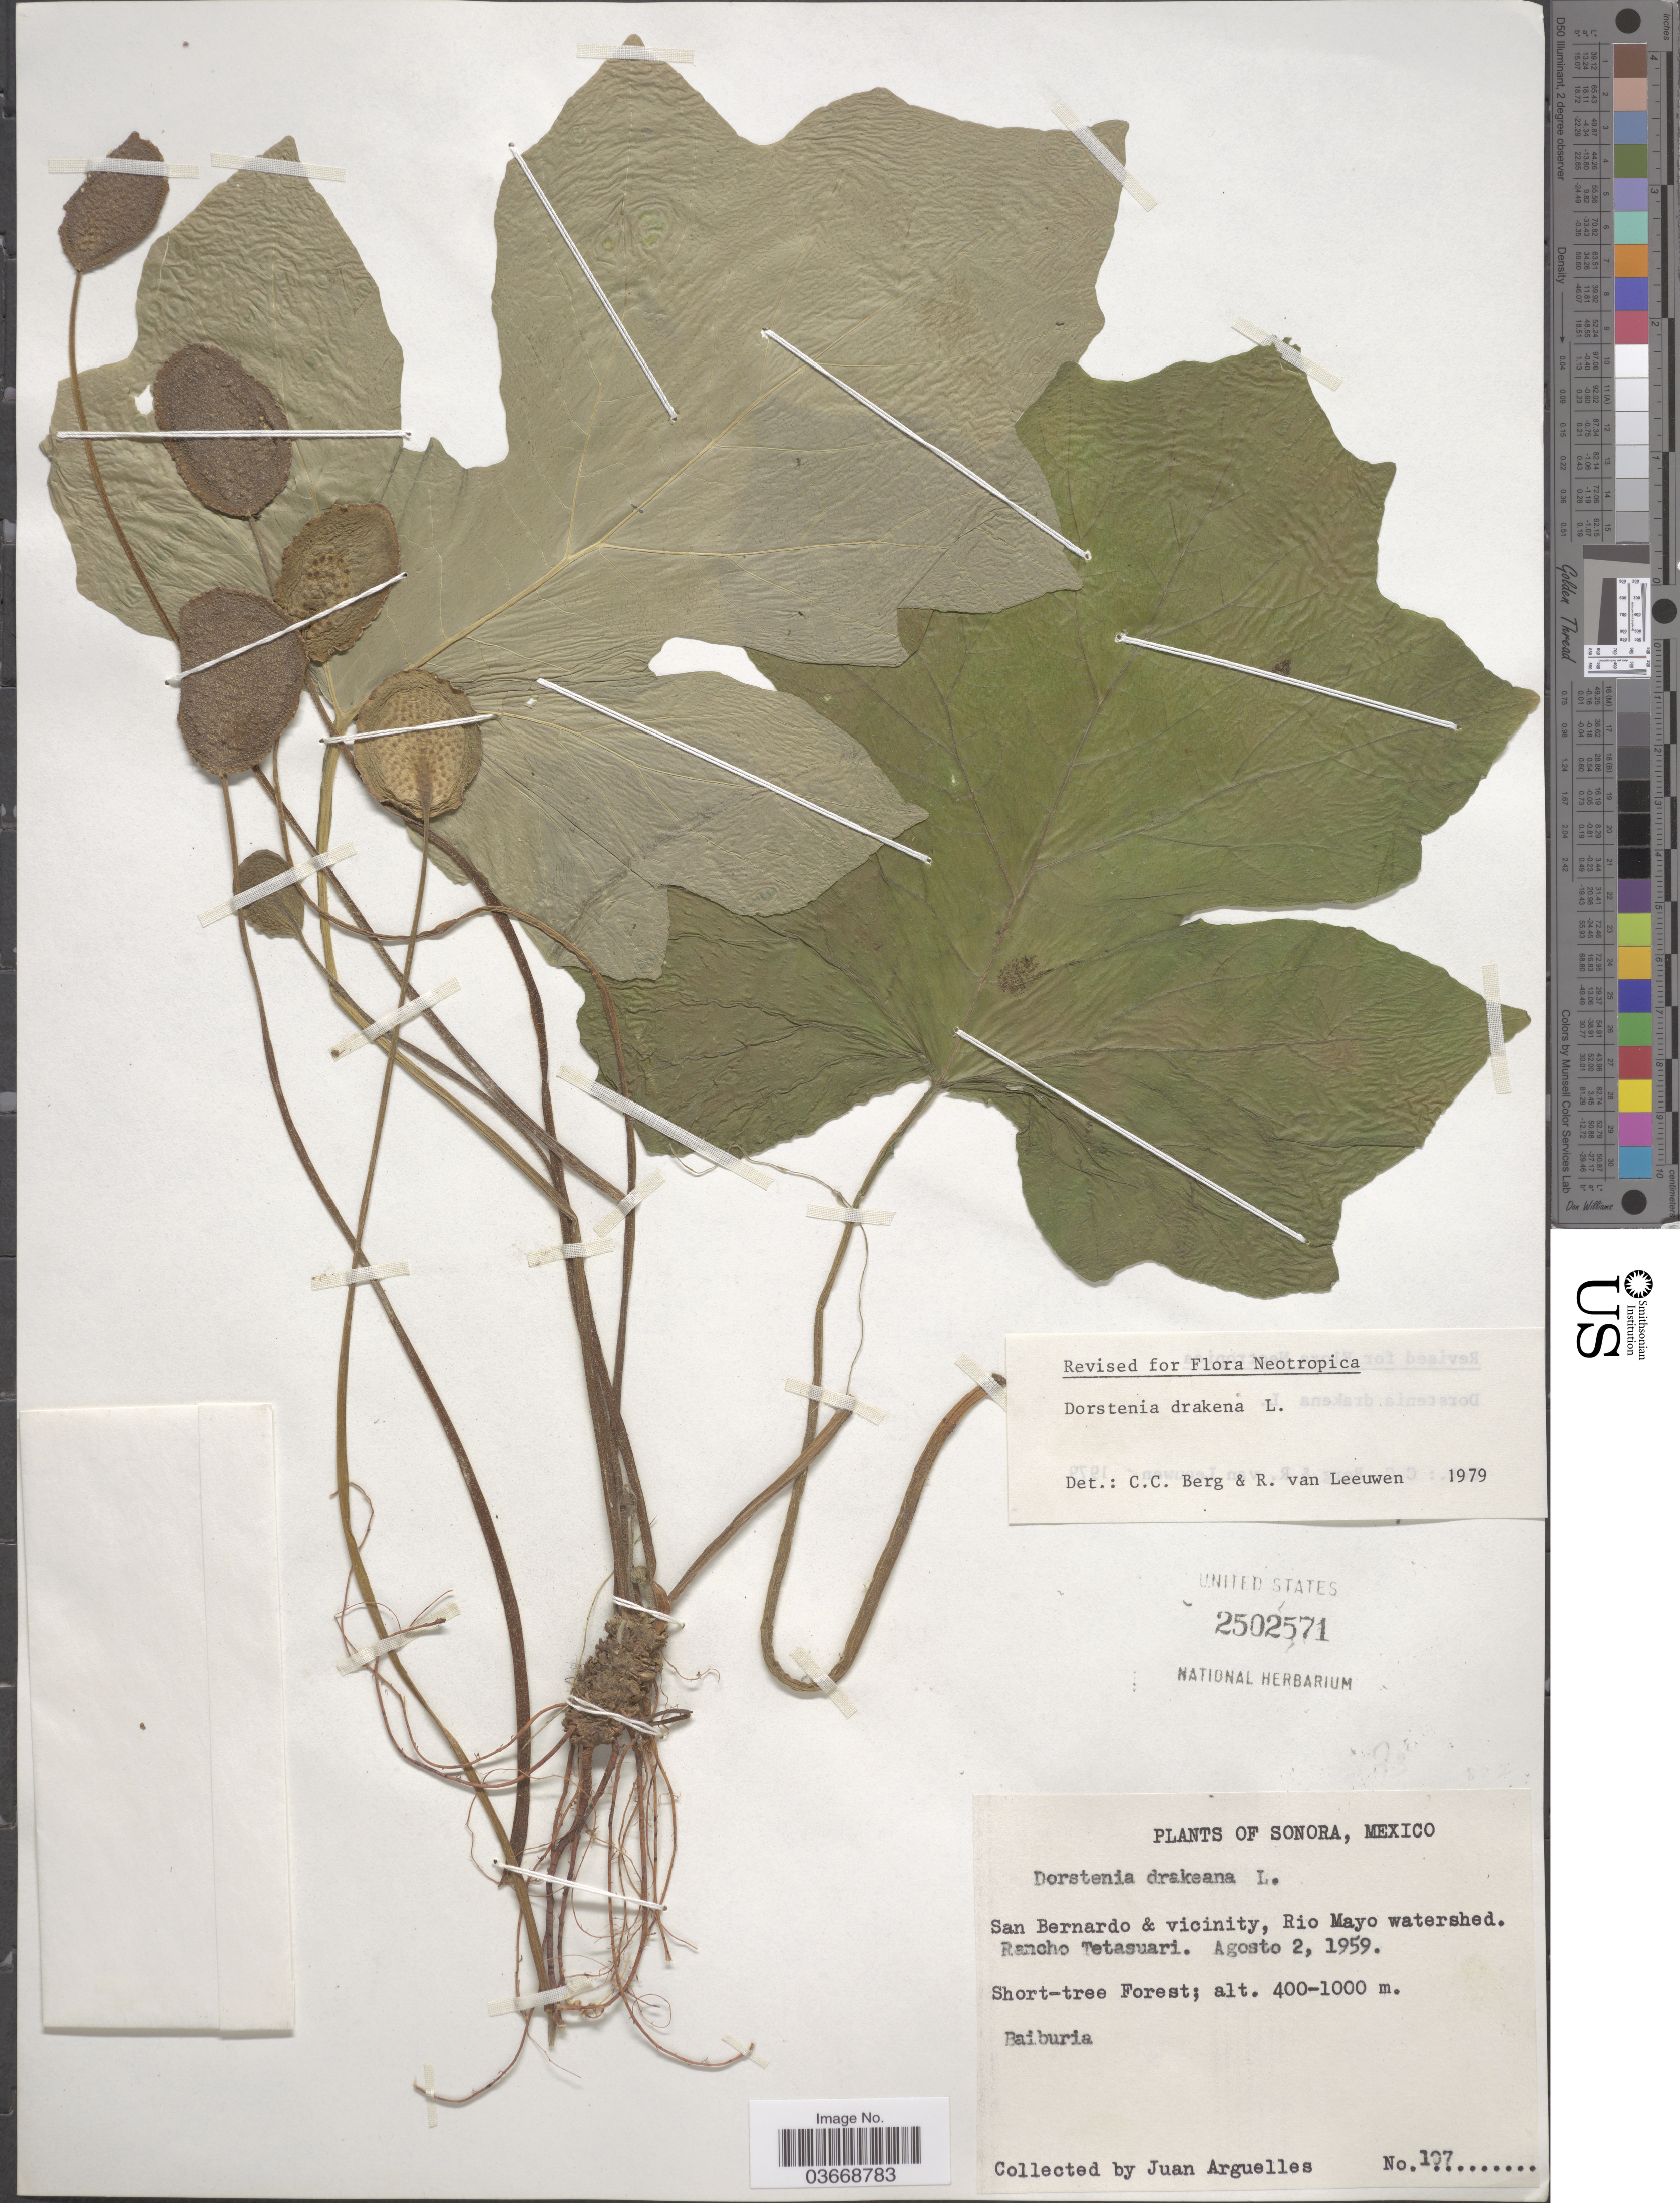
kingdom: Plantae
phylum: Tracheophyta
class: Magnoliopsida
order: Rosales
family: Moraceae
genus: Dorstenia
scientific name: Dorstenia drakena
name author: L.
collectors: J. Arguelles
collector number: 107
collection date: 1959-08-02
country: Mexico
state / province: Sonora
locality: San Bernardo & vicinity, Rio Mayo watershed. Rancho Tetasuari. Baiburia.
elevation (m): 400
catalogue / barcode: US 2502571